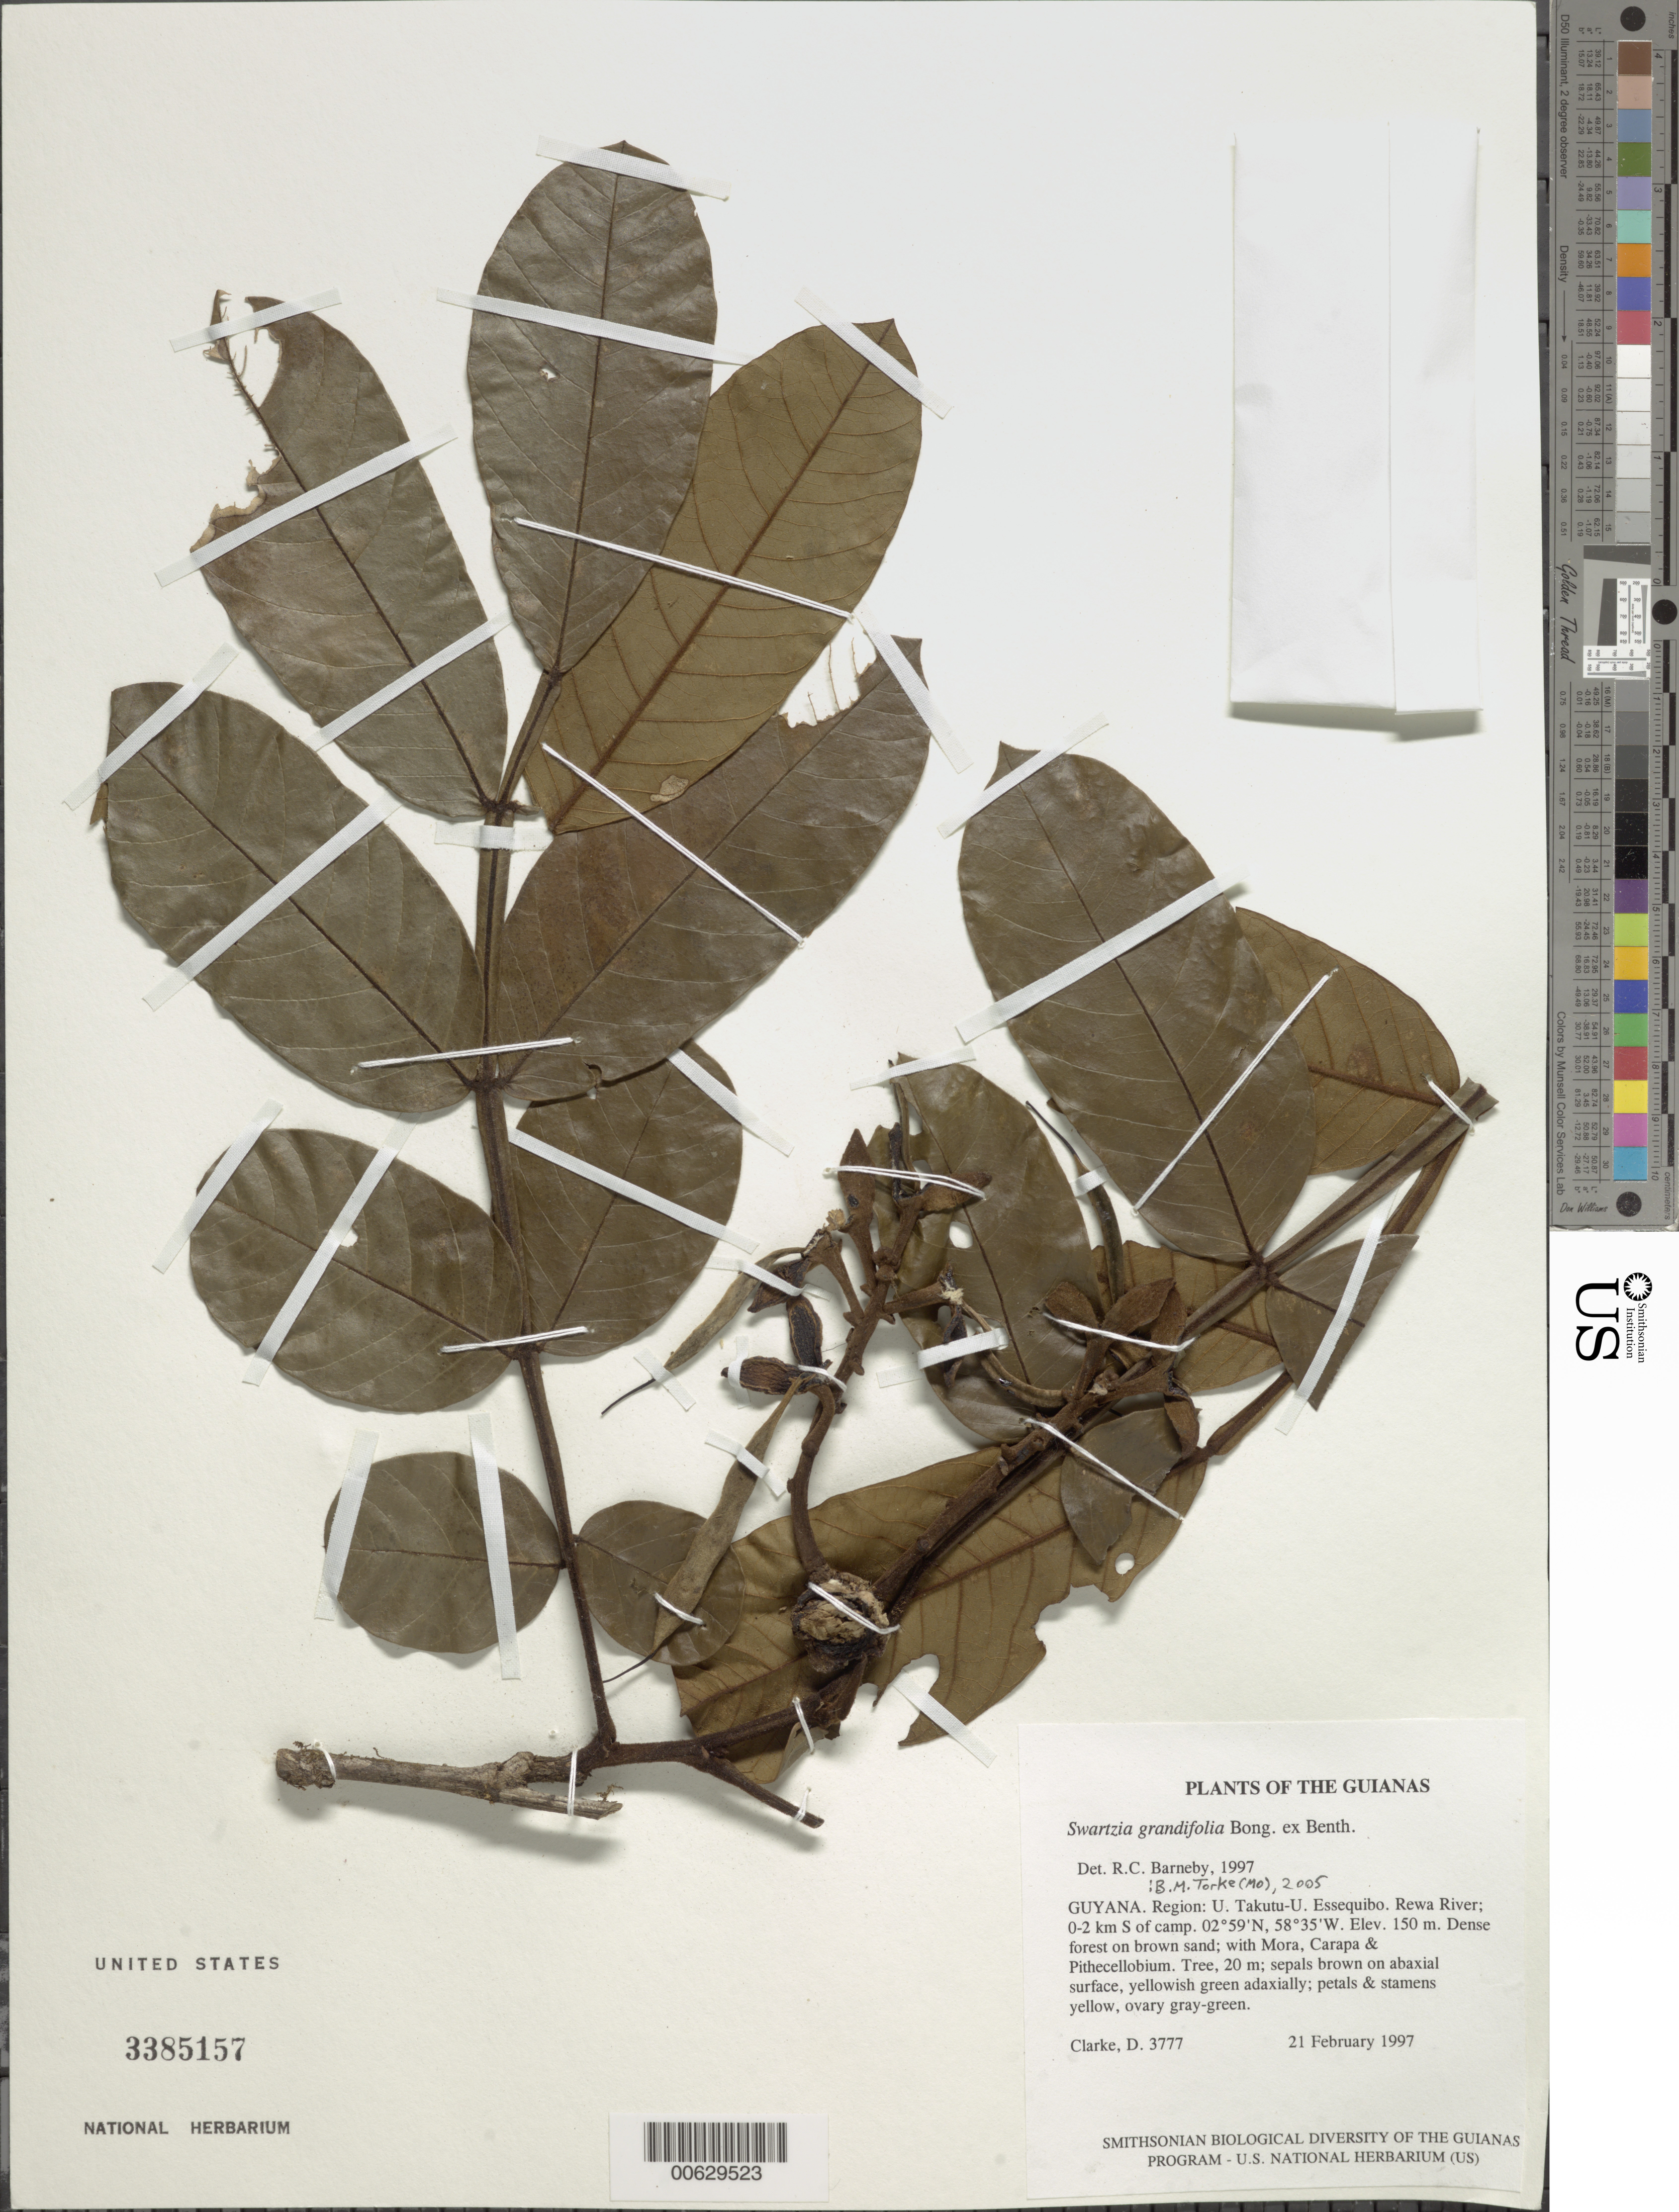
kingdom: Plantae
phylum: Tracheophyta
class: Magnoliopsida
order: Fabales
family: Fabaceae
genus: Swartzia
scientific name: Swartzia grandifolia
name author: Bong. ex Benth.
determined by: Barneby, Rupert C., (NY)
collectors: H. D. Clarke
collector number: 3777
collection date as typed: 21 February 1997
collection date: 1997-02-21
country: Guyana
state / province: U. Takutu-U. Essequibo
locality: Rewa River; 0-2 km S of camp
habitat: Dense forest on brown sand; with Mora, Carapa & Pithecellobium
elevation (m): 150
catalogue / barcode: US 3385157